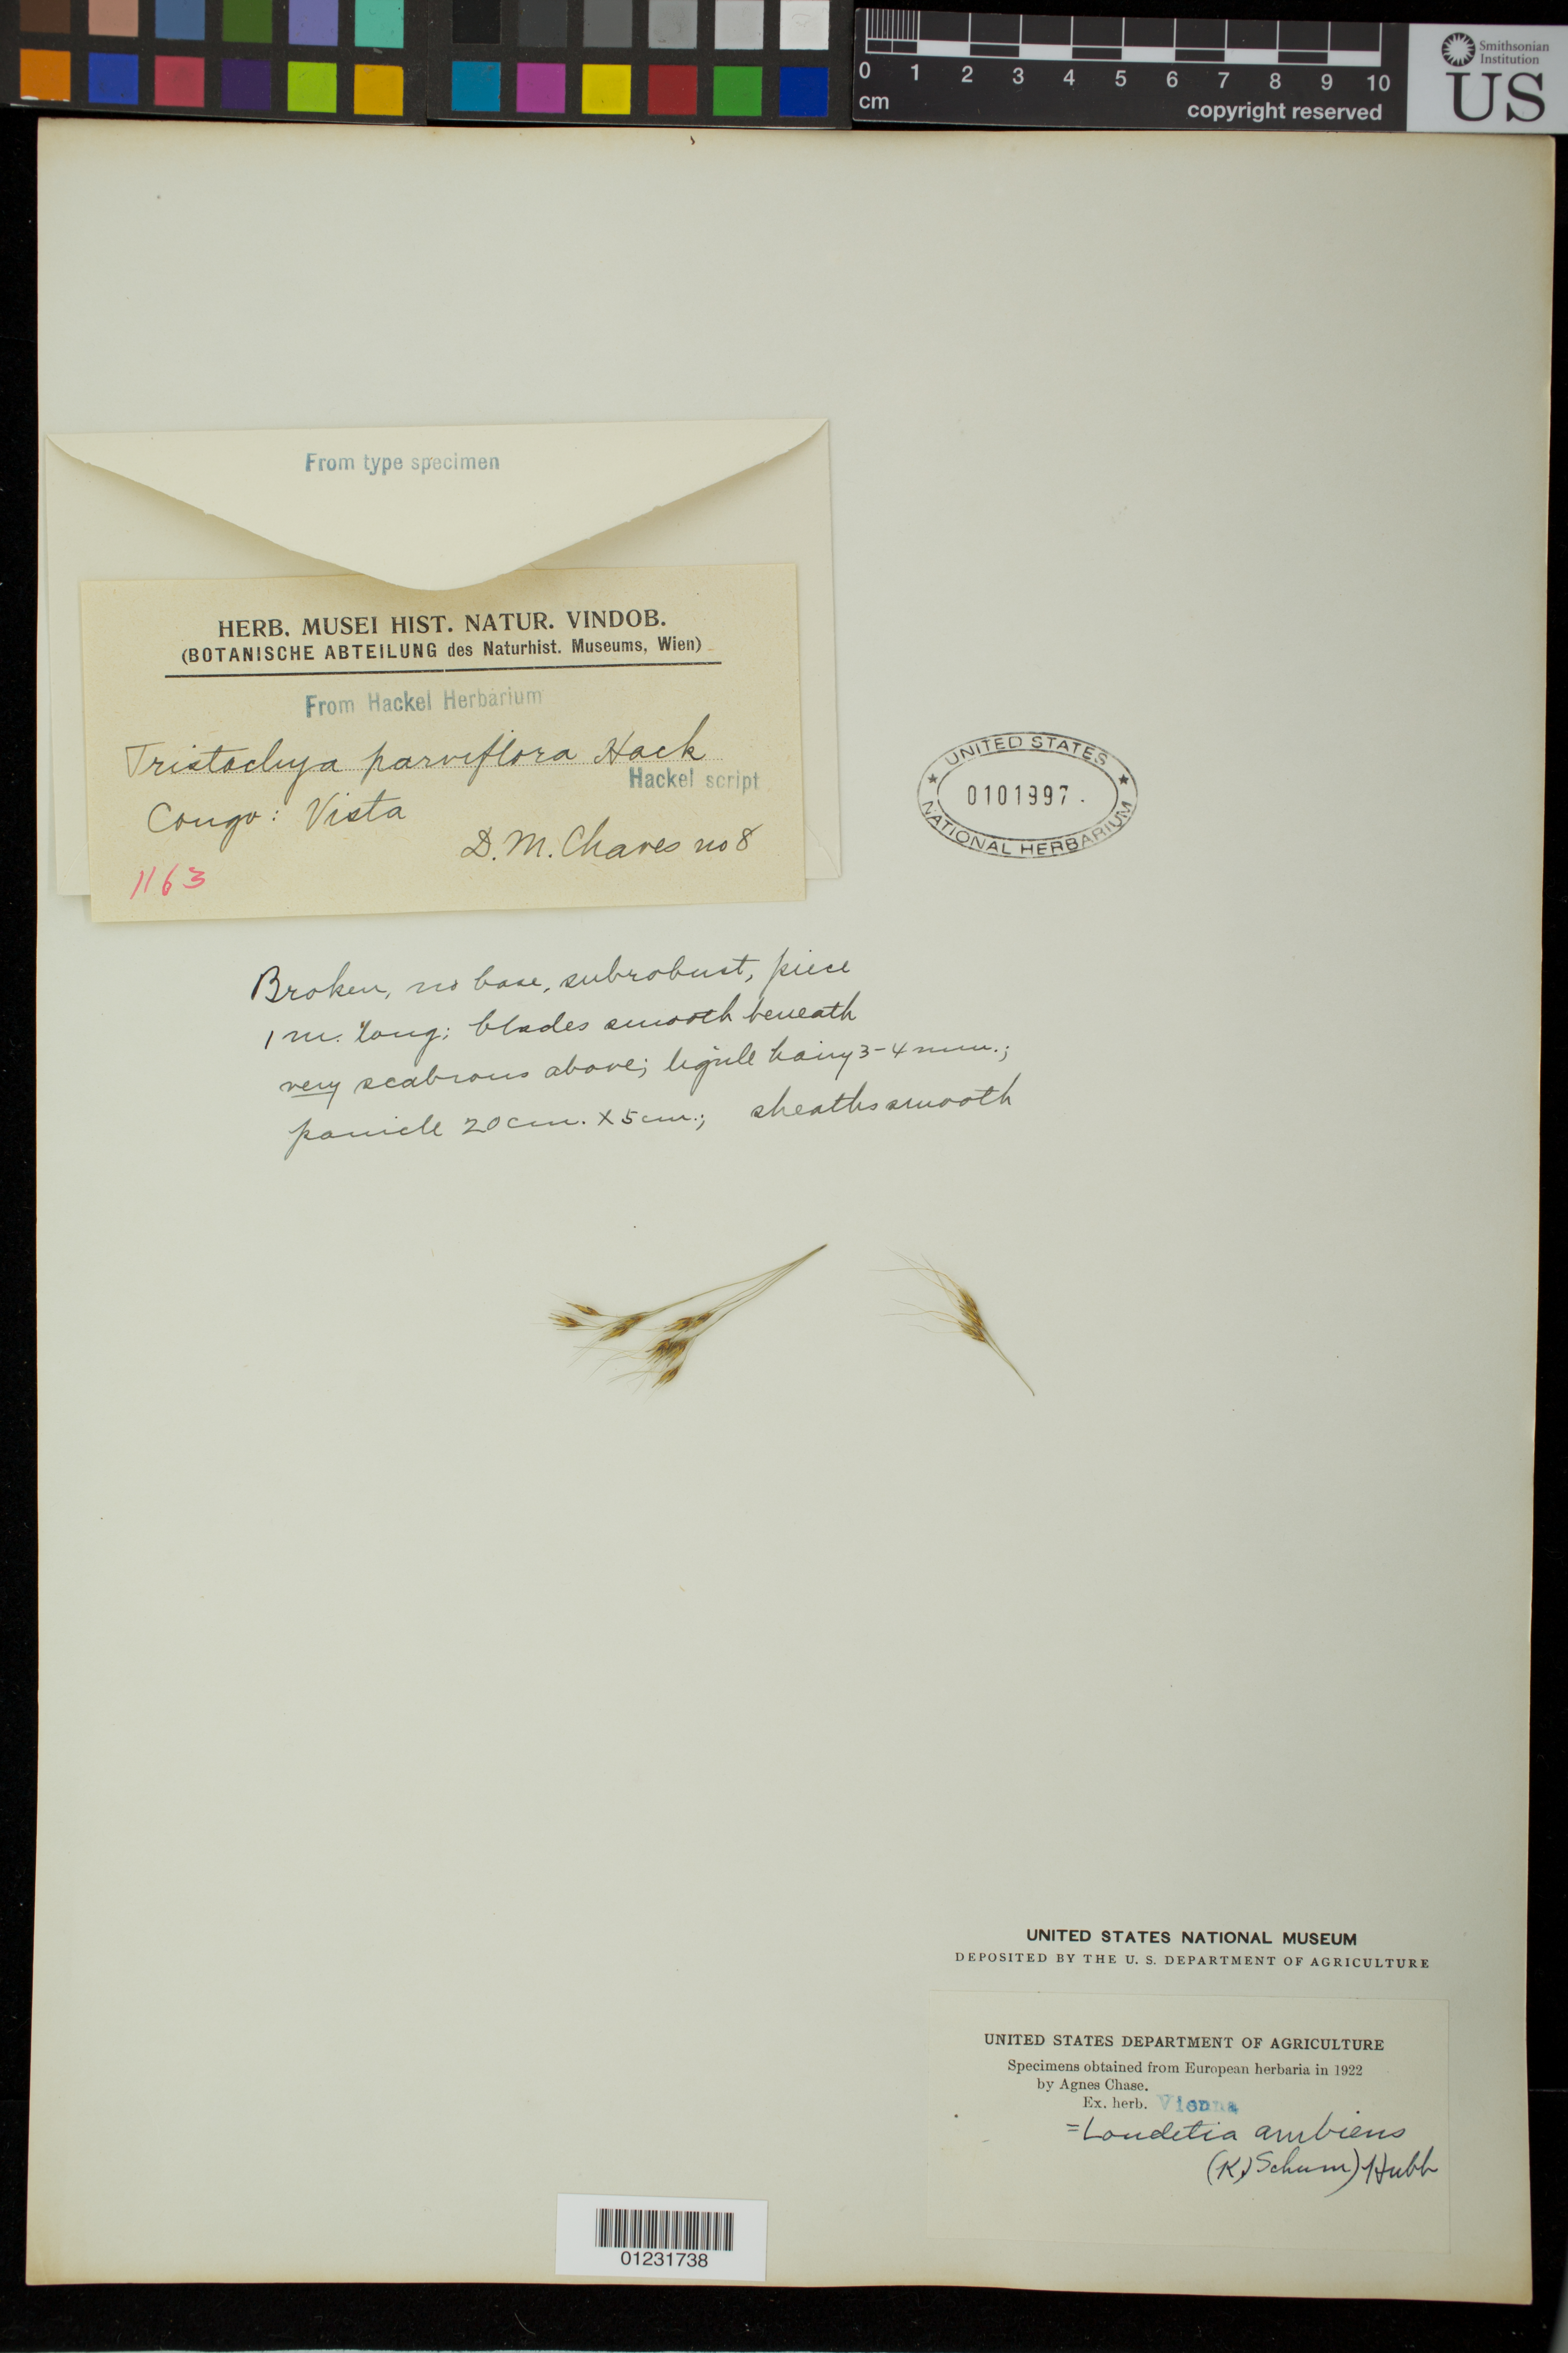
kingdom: Plantae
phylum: Tracheophyta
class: Liliopsida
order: Poales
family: Poaceae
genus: Tristachya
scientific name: Tristachya parviflora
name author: Hack.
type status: Type Collection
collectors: D. Chaves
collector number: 8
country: Congo, Republic of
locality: Vista.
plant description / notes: Fragmentary material of type specimen ex herb. Vienna.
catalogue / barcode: US 101997